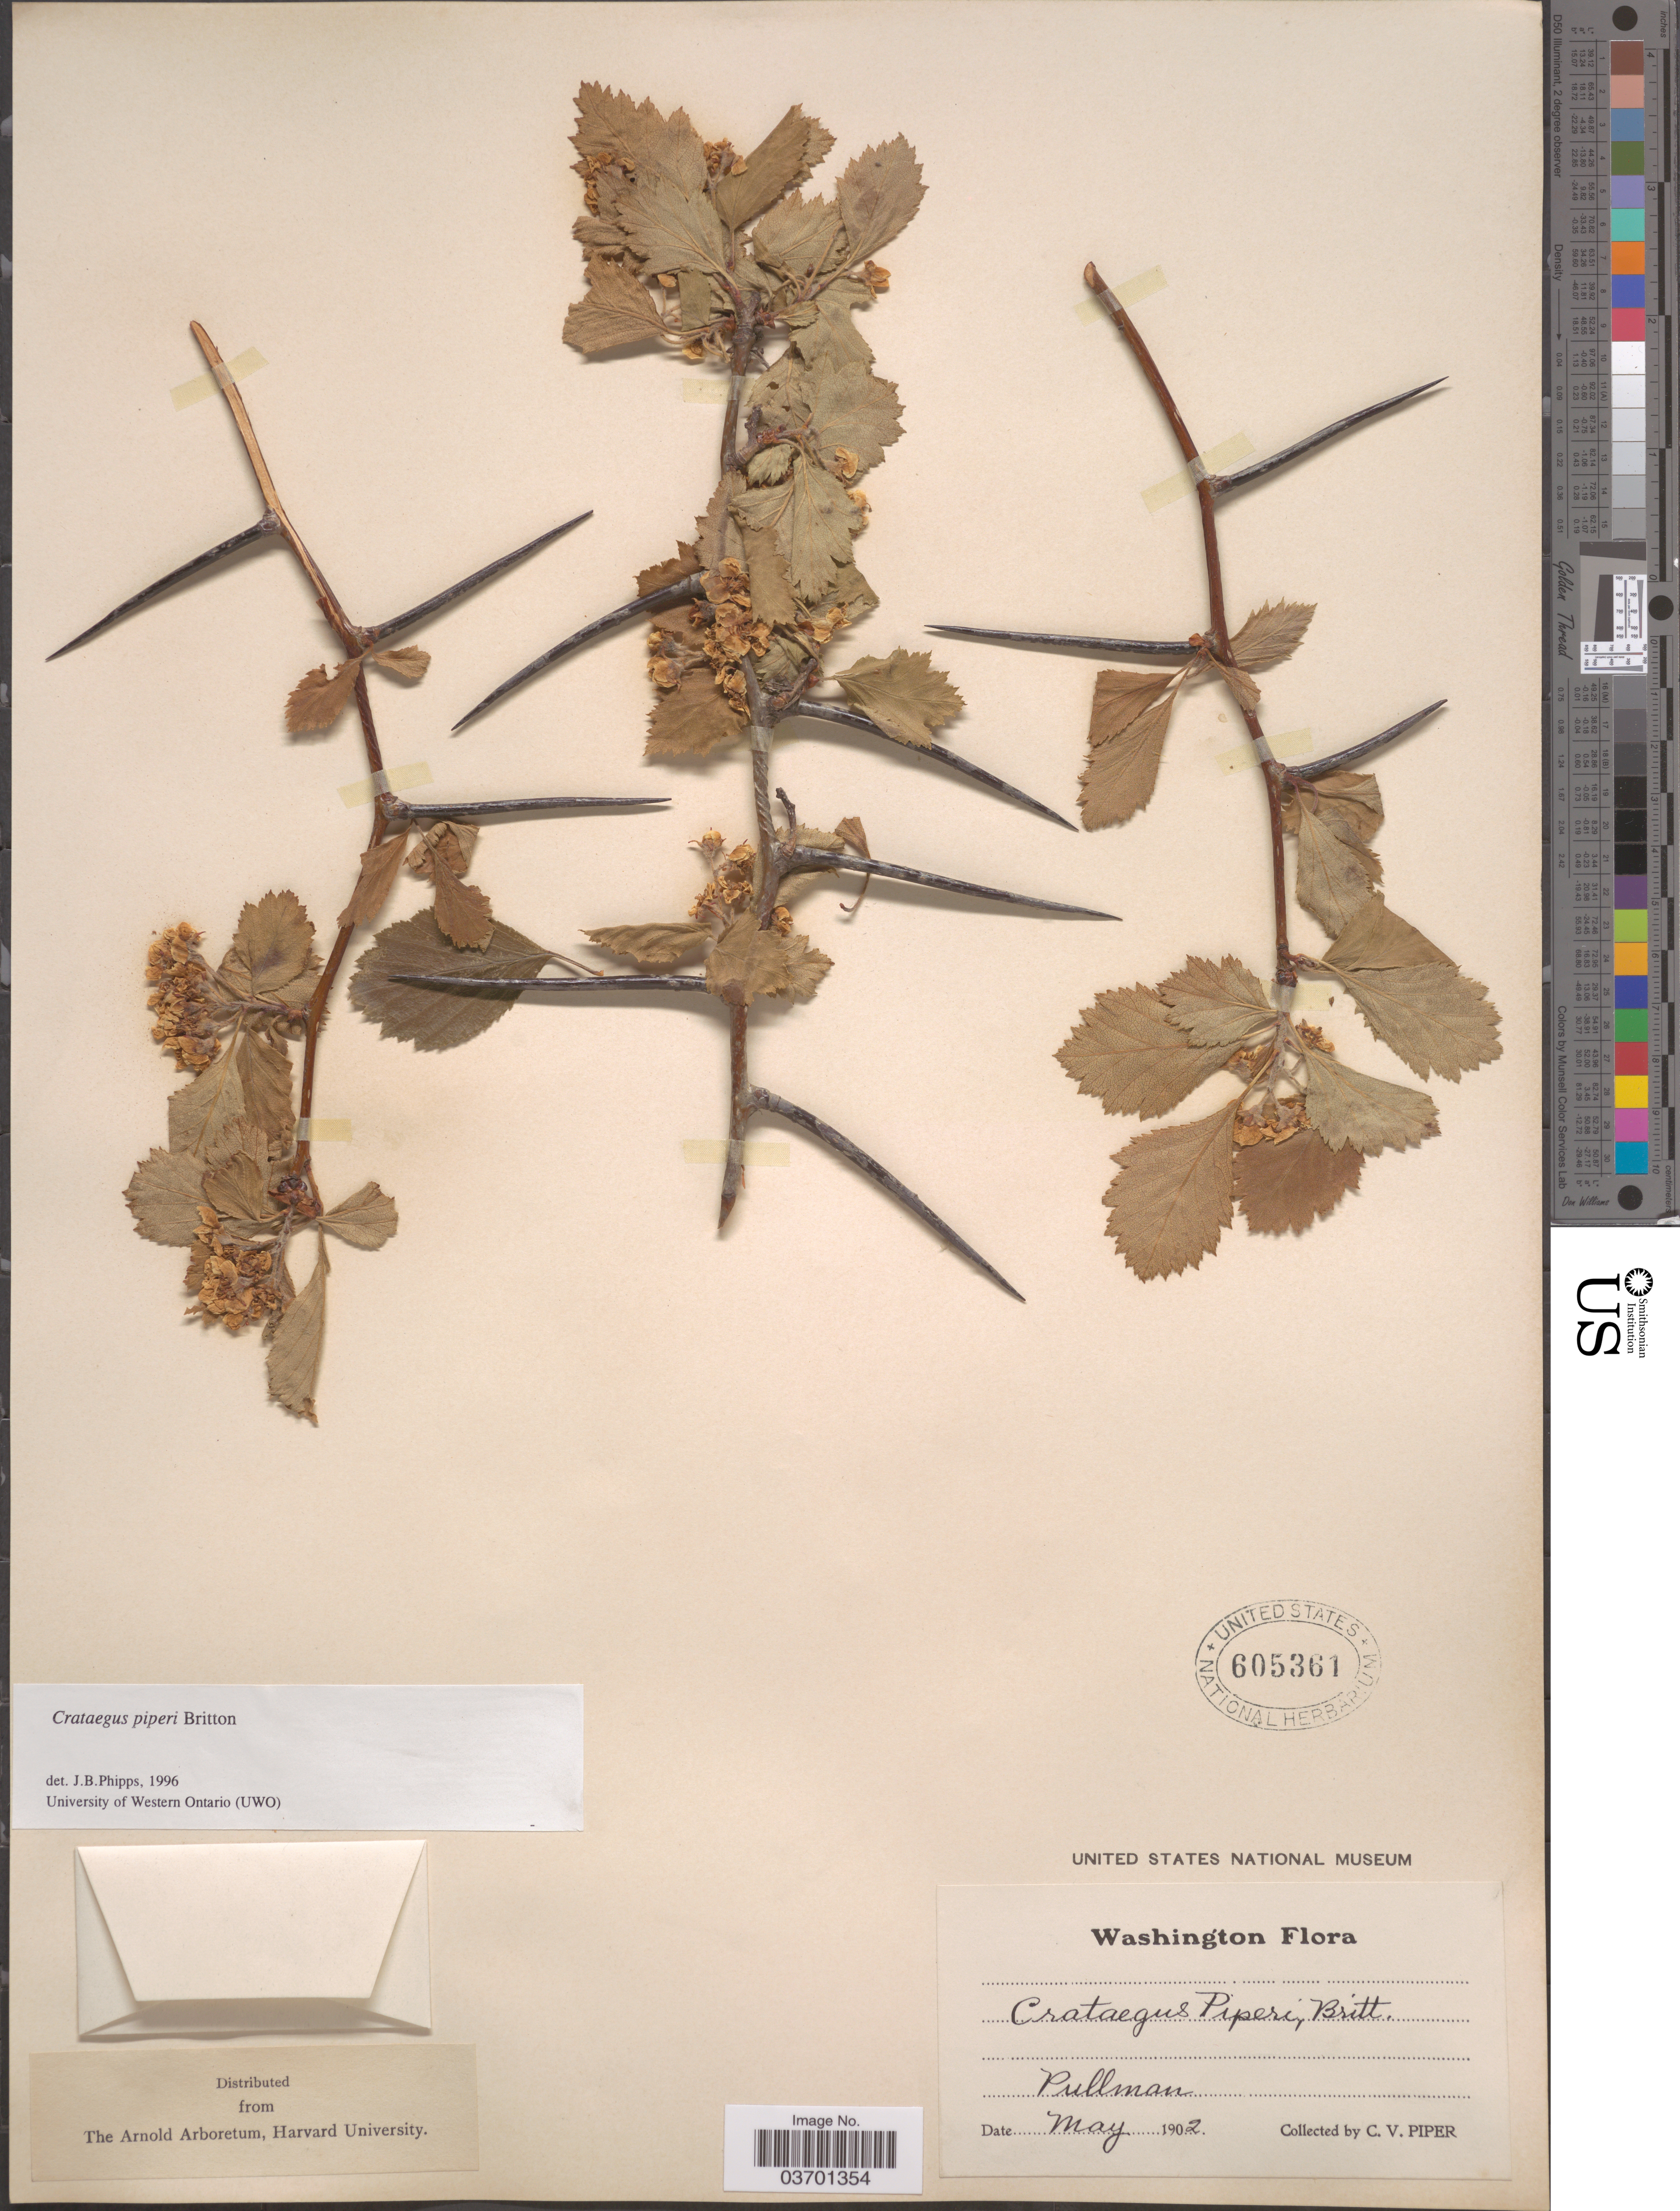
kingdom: Plantae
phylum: Tracheophyta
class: Magnoliopsida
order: Rosales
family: Rosaceae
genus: Crataegus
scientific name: Crataegus piperi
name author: Britton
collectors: C. V. Piper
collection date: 1902-05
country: United States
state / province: Washington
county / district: Whitman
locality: Pullman.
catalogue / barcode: US 605361